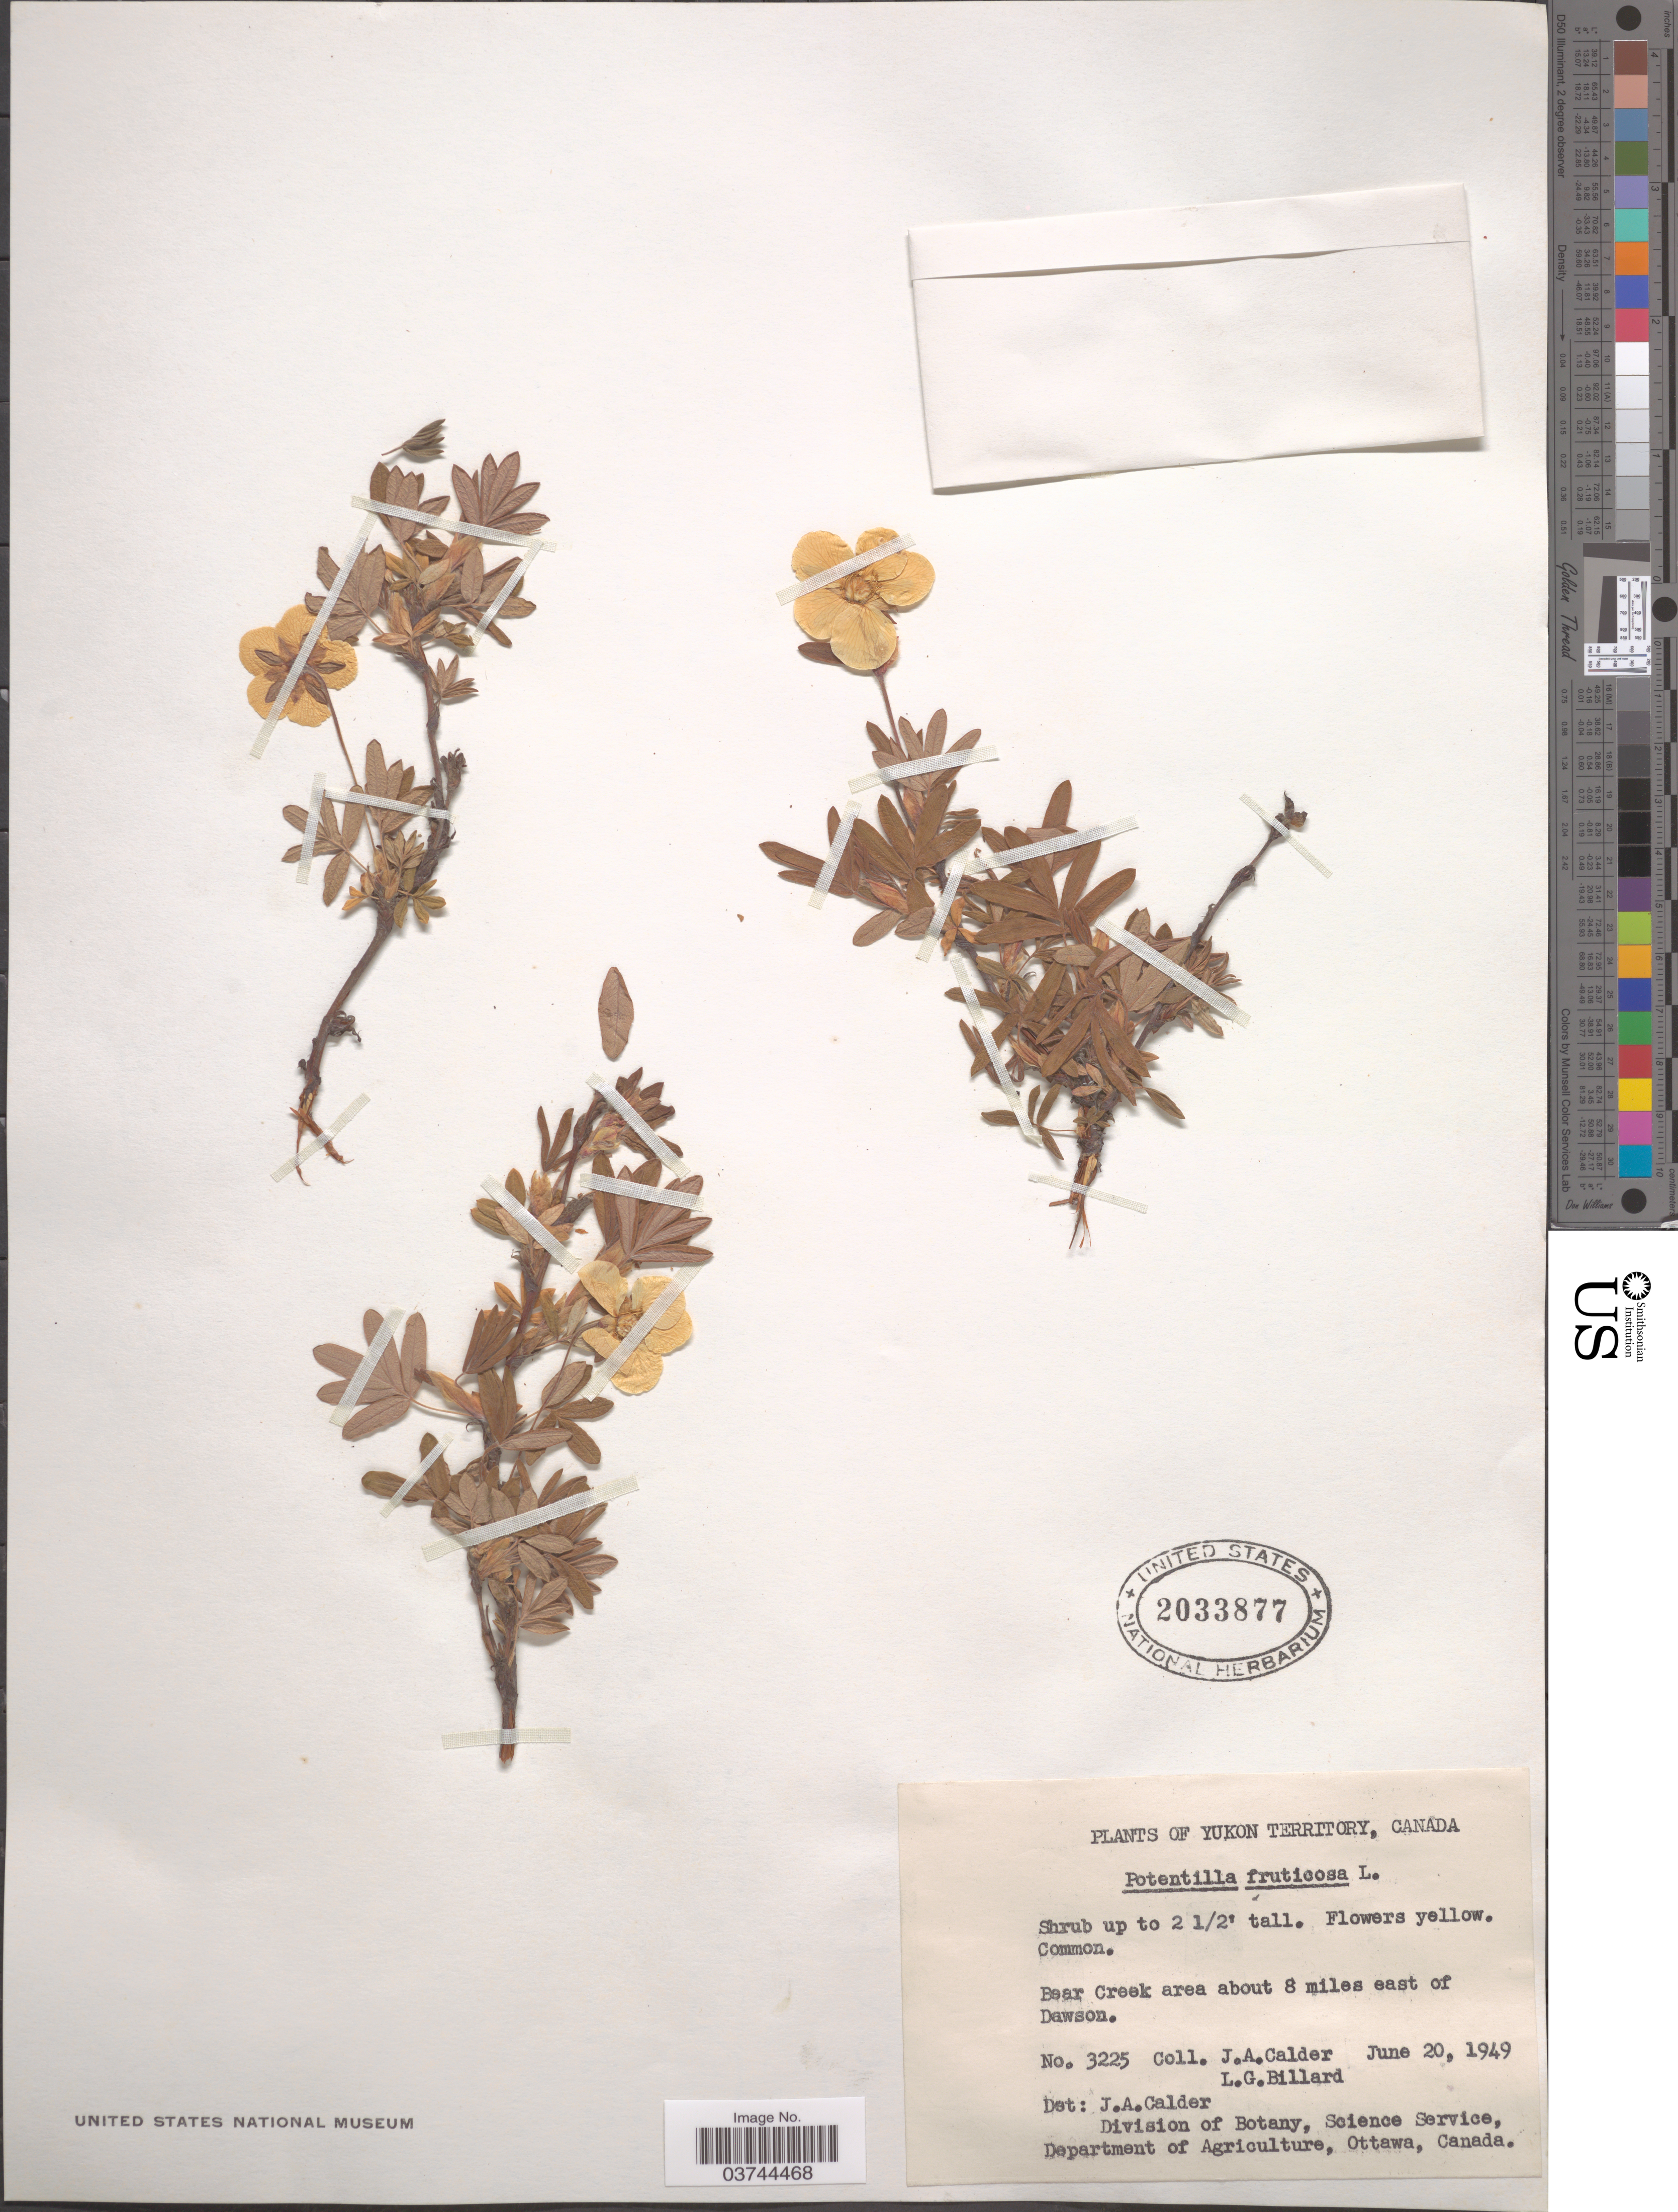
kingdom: Plantae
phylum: Tracheophyta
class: Magnoliopsida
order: Rosales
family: Rosaceae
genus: Dasiphora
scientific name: Dasiphora fruticosa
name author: (L.) Rydb.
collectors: J. A. Calder & L. Billard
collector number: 3225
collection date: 1949-06-20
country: Canada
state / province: Yukon Territory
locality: Bear Creek area about 8 miles east of Dawson.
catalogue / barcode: US 2033877